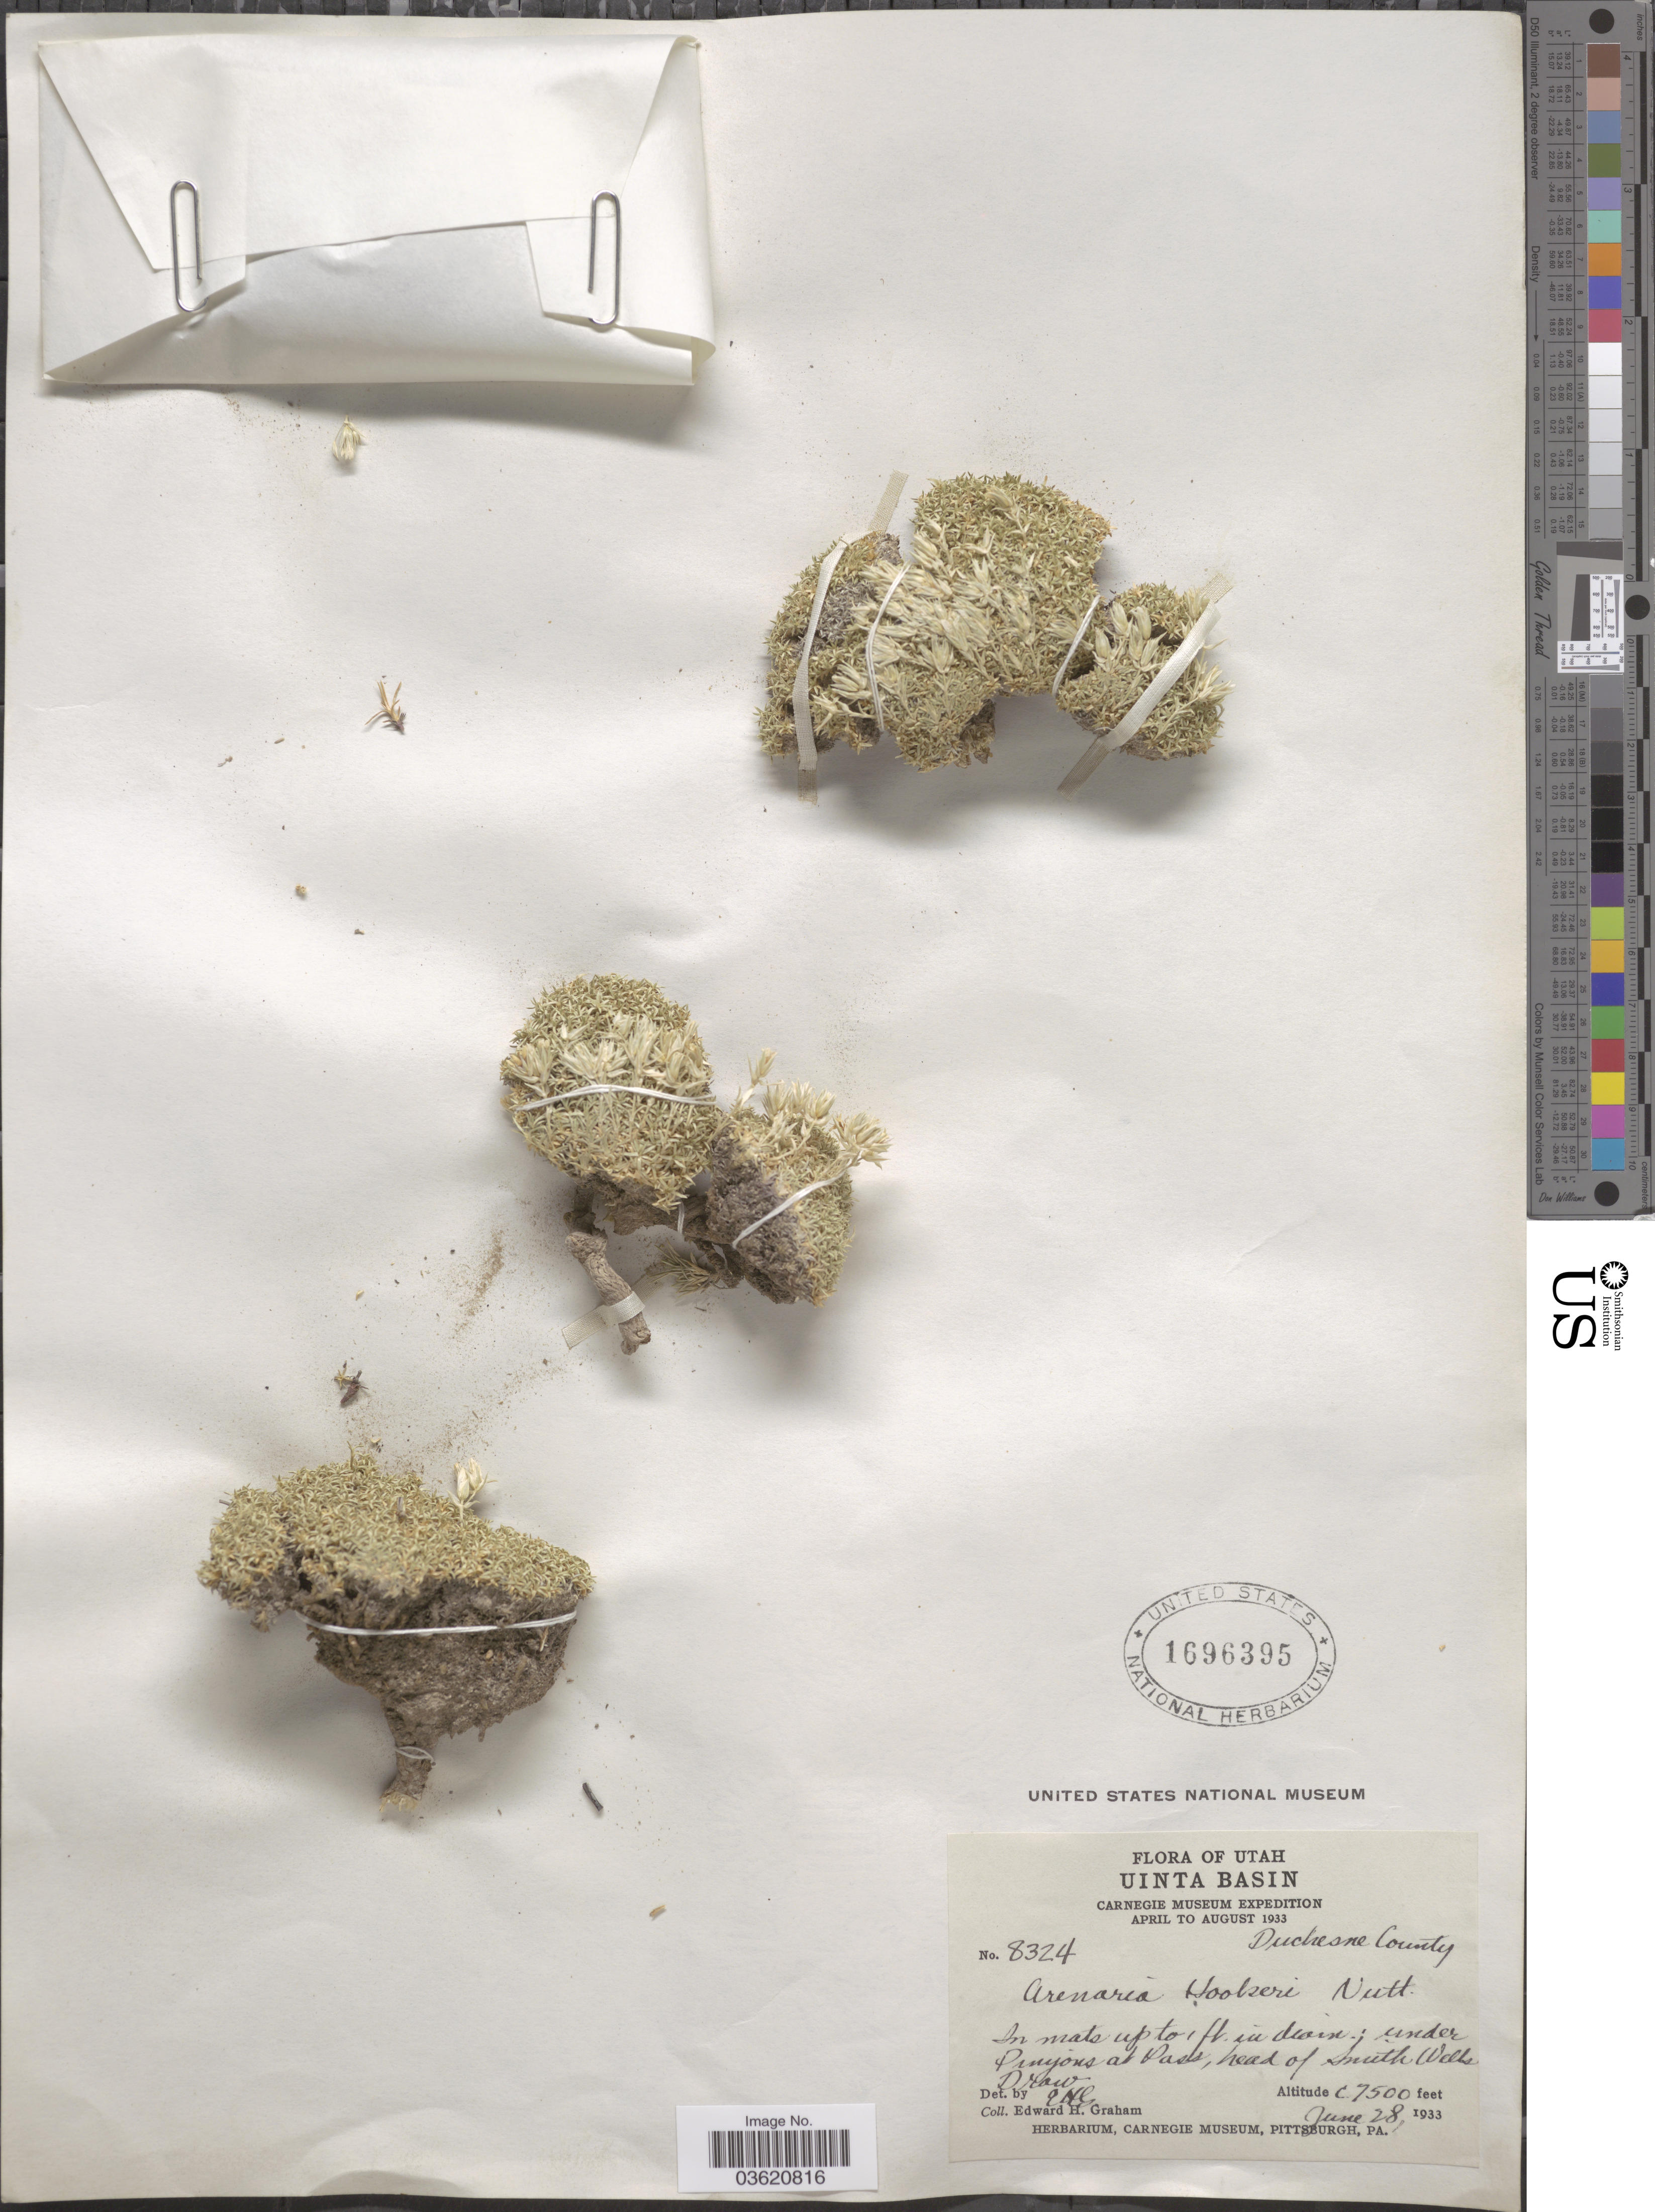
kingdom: Plantae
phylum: Tracheophyta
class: Magnoliopsida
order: Caryophyllales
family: Caryophyllaceae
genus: Eremogone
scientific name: Eremogone hookeri var. hookeri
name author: (Nutt.) W.A. Weber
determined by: Strong, Mark T., (BOT), Smithsonian Institution - National Museum of Natural History (UNITED STATES)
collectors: E. H. Graham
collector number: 8324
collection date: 1933-06-28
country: United States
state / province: Utah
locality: Uinta Basin. Under Pinyons at Pass, head of Smith Wells Draw.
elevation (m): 2286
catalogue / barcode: US 1696395